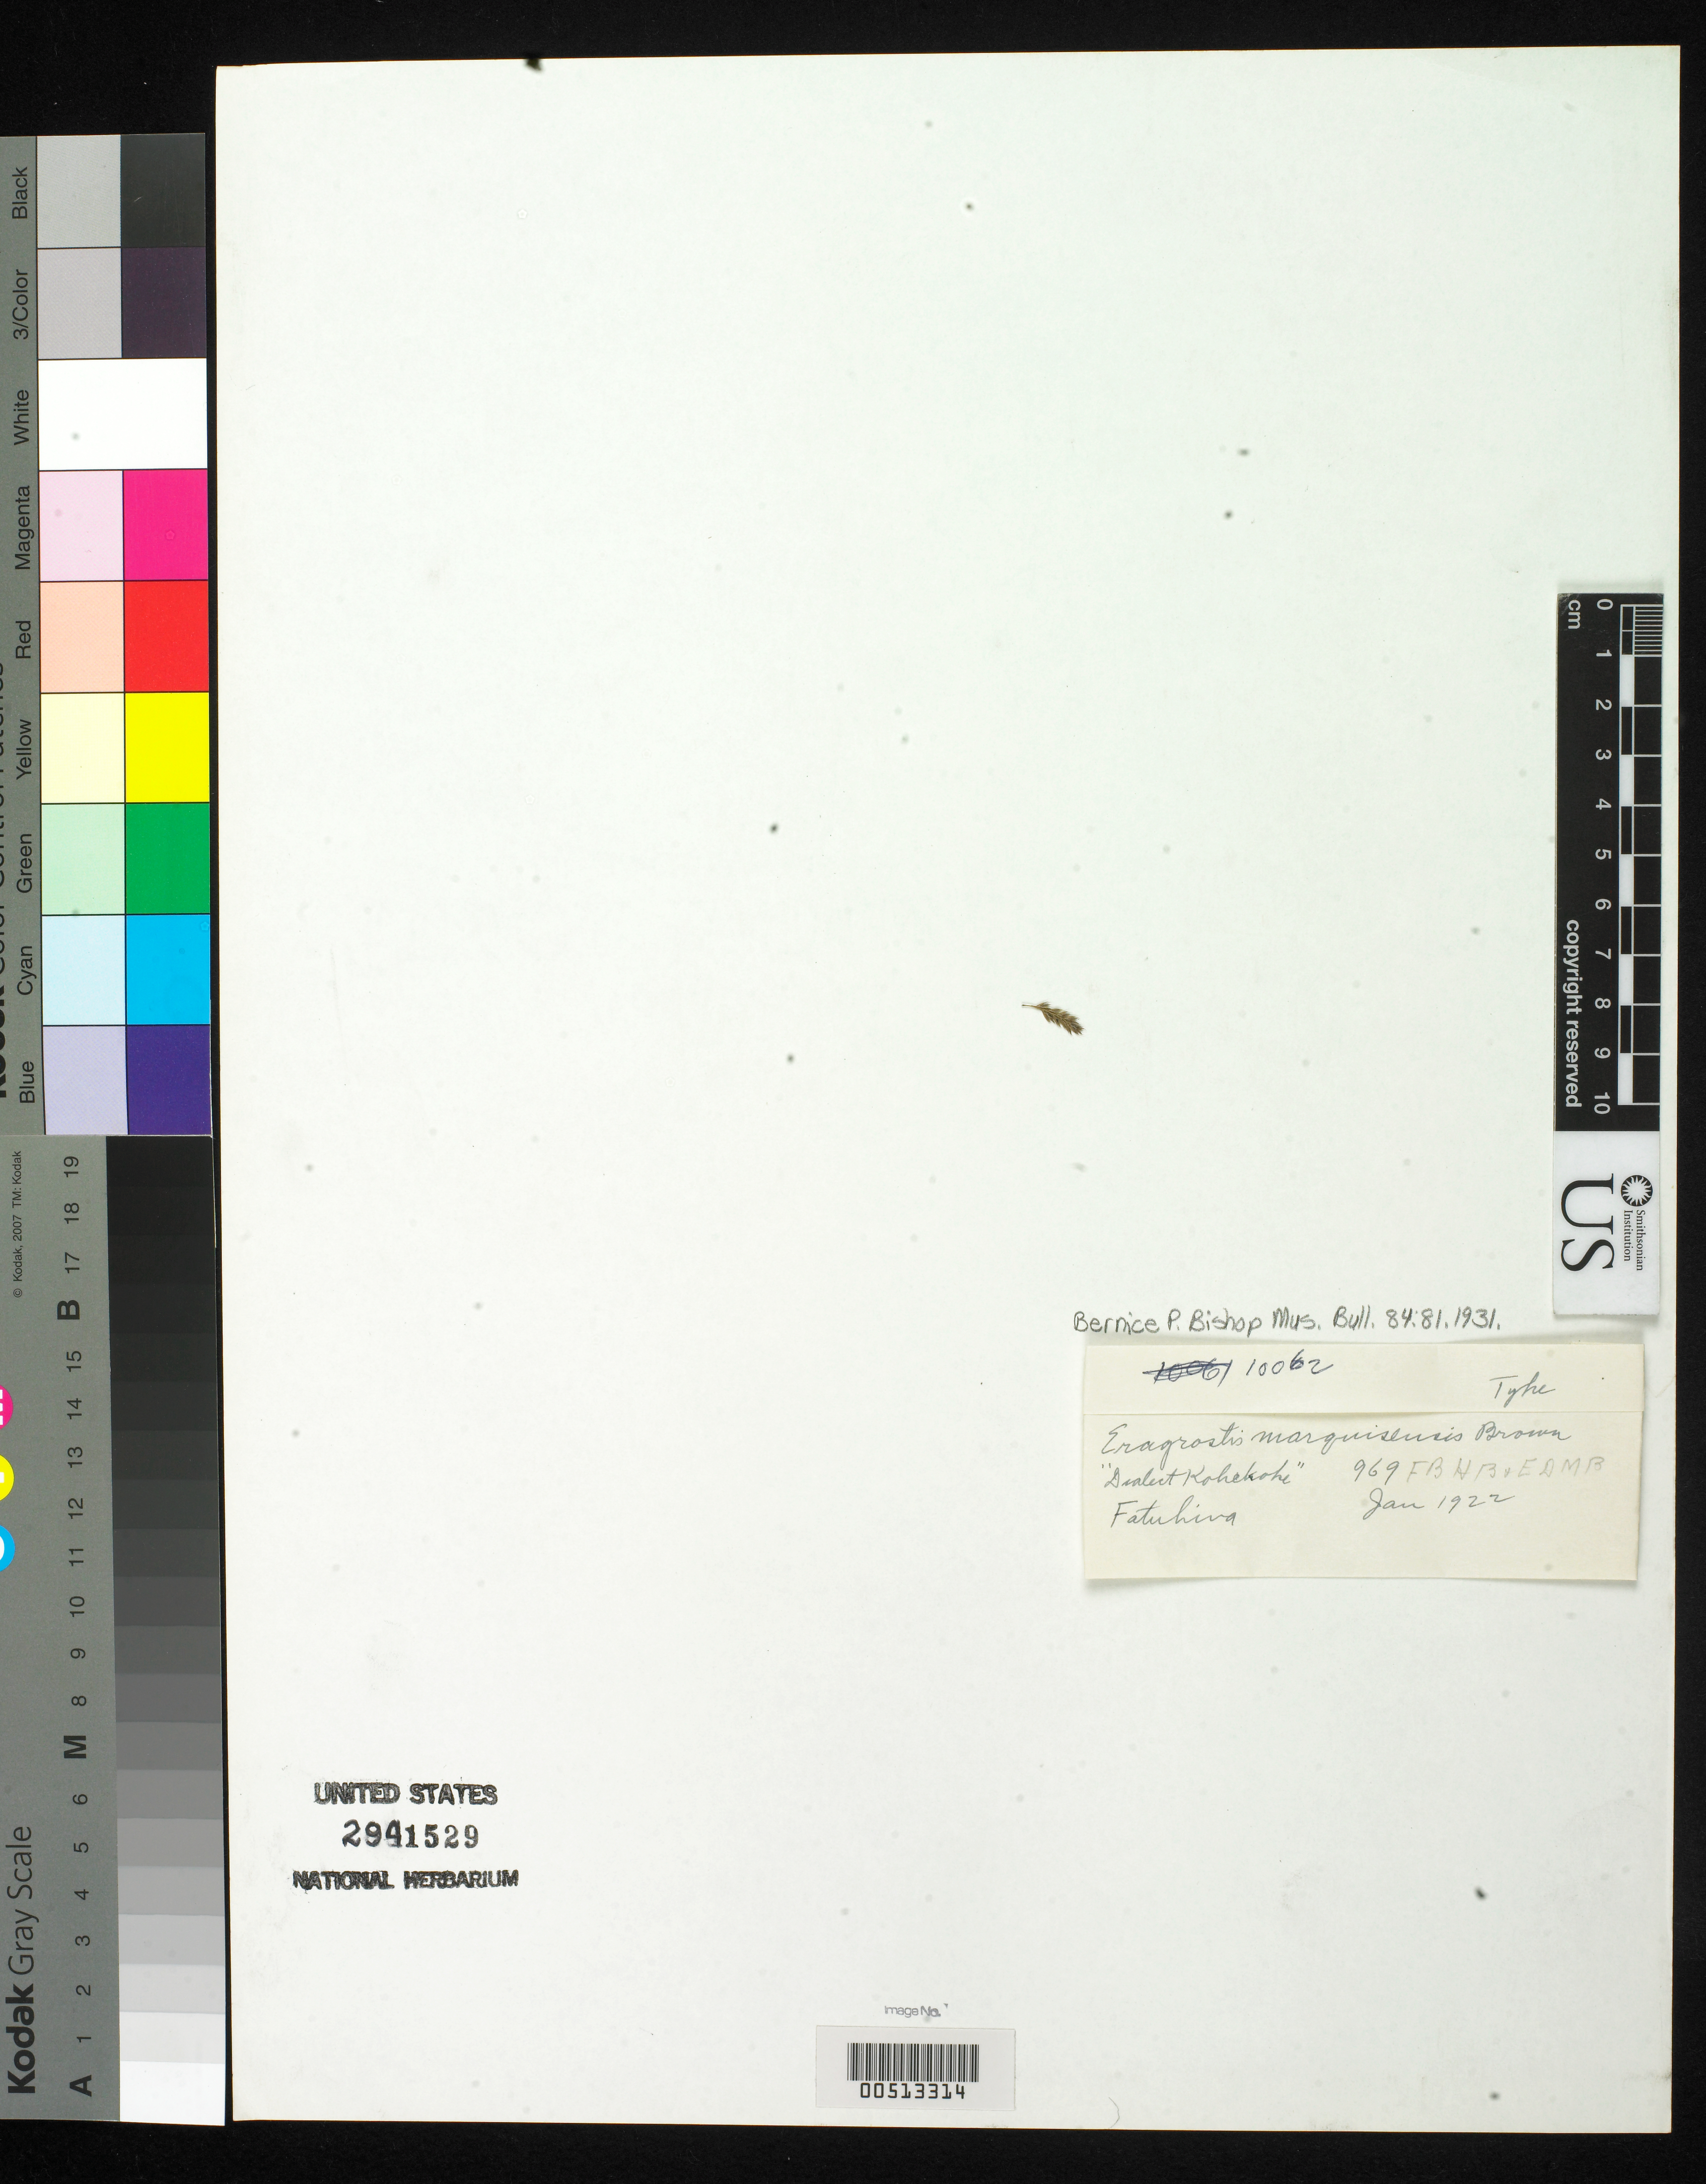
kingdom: Plantae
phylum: Tracheophyta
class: Liliopsida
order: Poales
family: Poaceae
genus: Eragrostis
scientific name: Eragrostis marquisensis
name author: F. Br.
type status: Type Fragment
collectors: F. Brown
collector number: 969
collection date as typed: Jan 1922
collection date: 1922-01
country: French Polynesia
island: Fatu Hiva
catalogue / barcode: US 2941529